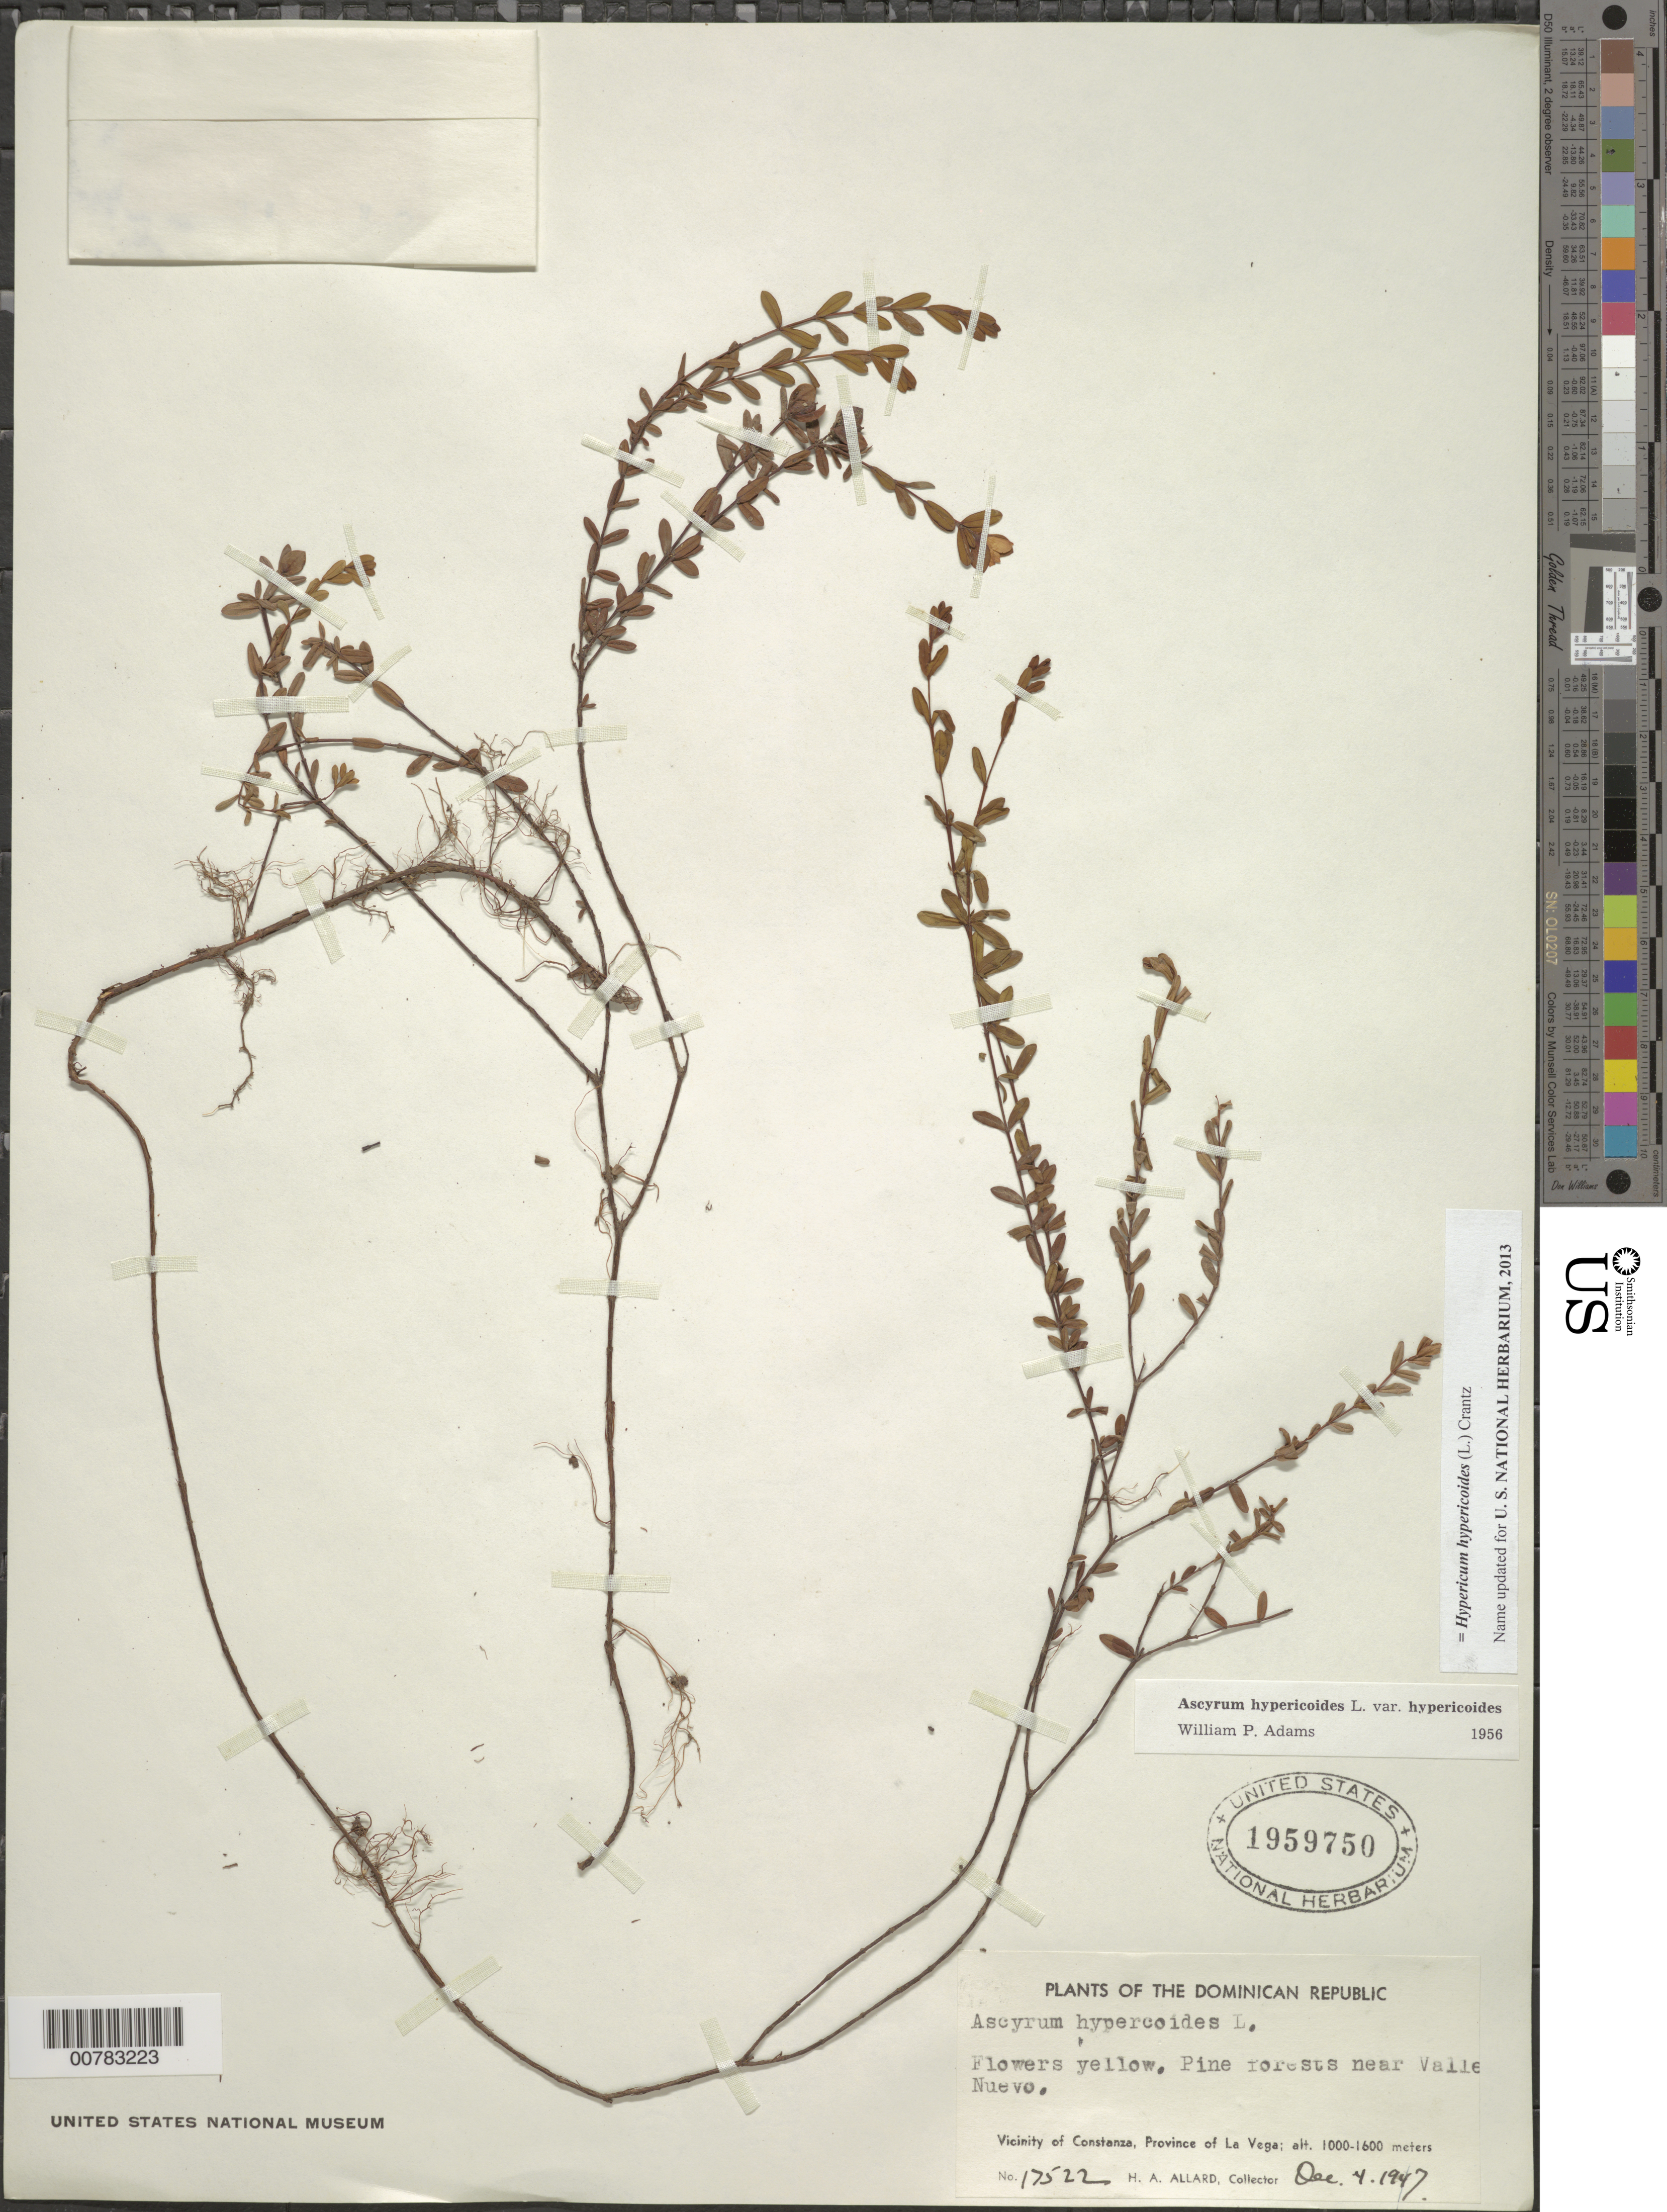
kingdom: Plantae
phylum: Tracheophyta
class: Magnoliopsida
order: Malpighiales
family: Hypericaceae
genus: Hypericum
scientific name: Hypericum hypericoides subsp. prostratum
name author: N. Robson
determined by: Robson, N. K. B.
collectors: H. A. Allard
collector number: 17522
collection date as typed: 04 Dec 1947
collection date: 1947-12-04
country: Dominican Republic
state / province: La Vega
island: Hispaniola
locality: Vicinity of Constanza, near Valle Nuevo.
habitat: Pine forest.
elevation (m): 1000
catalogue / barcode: US 1959750